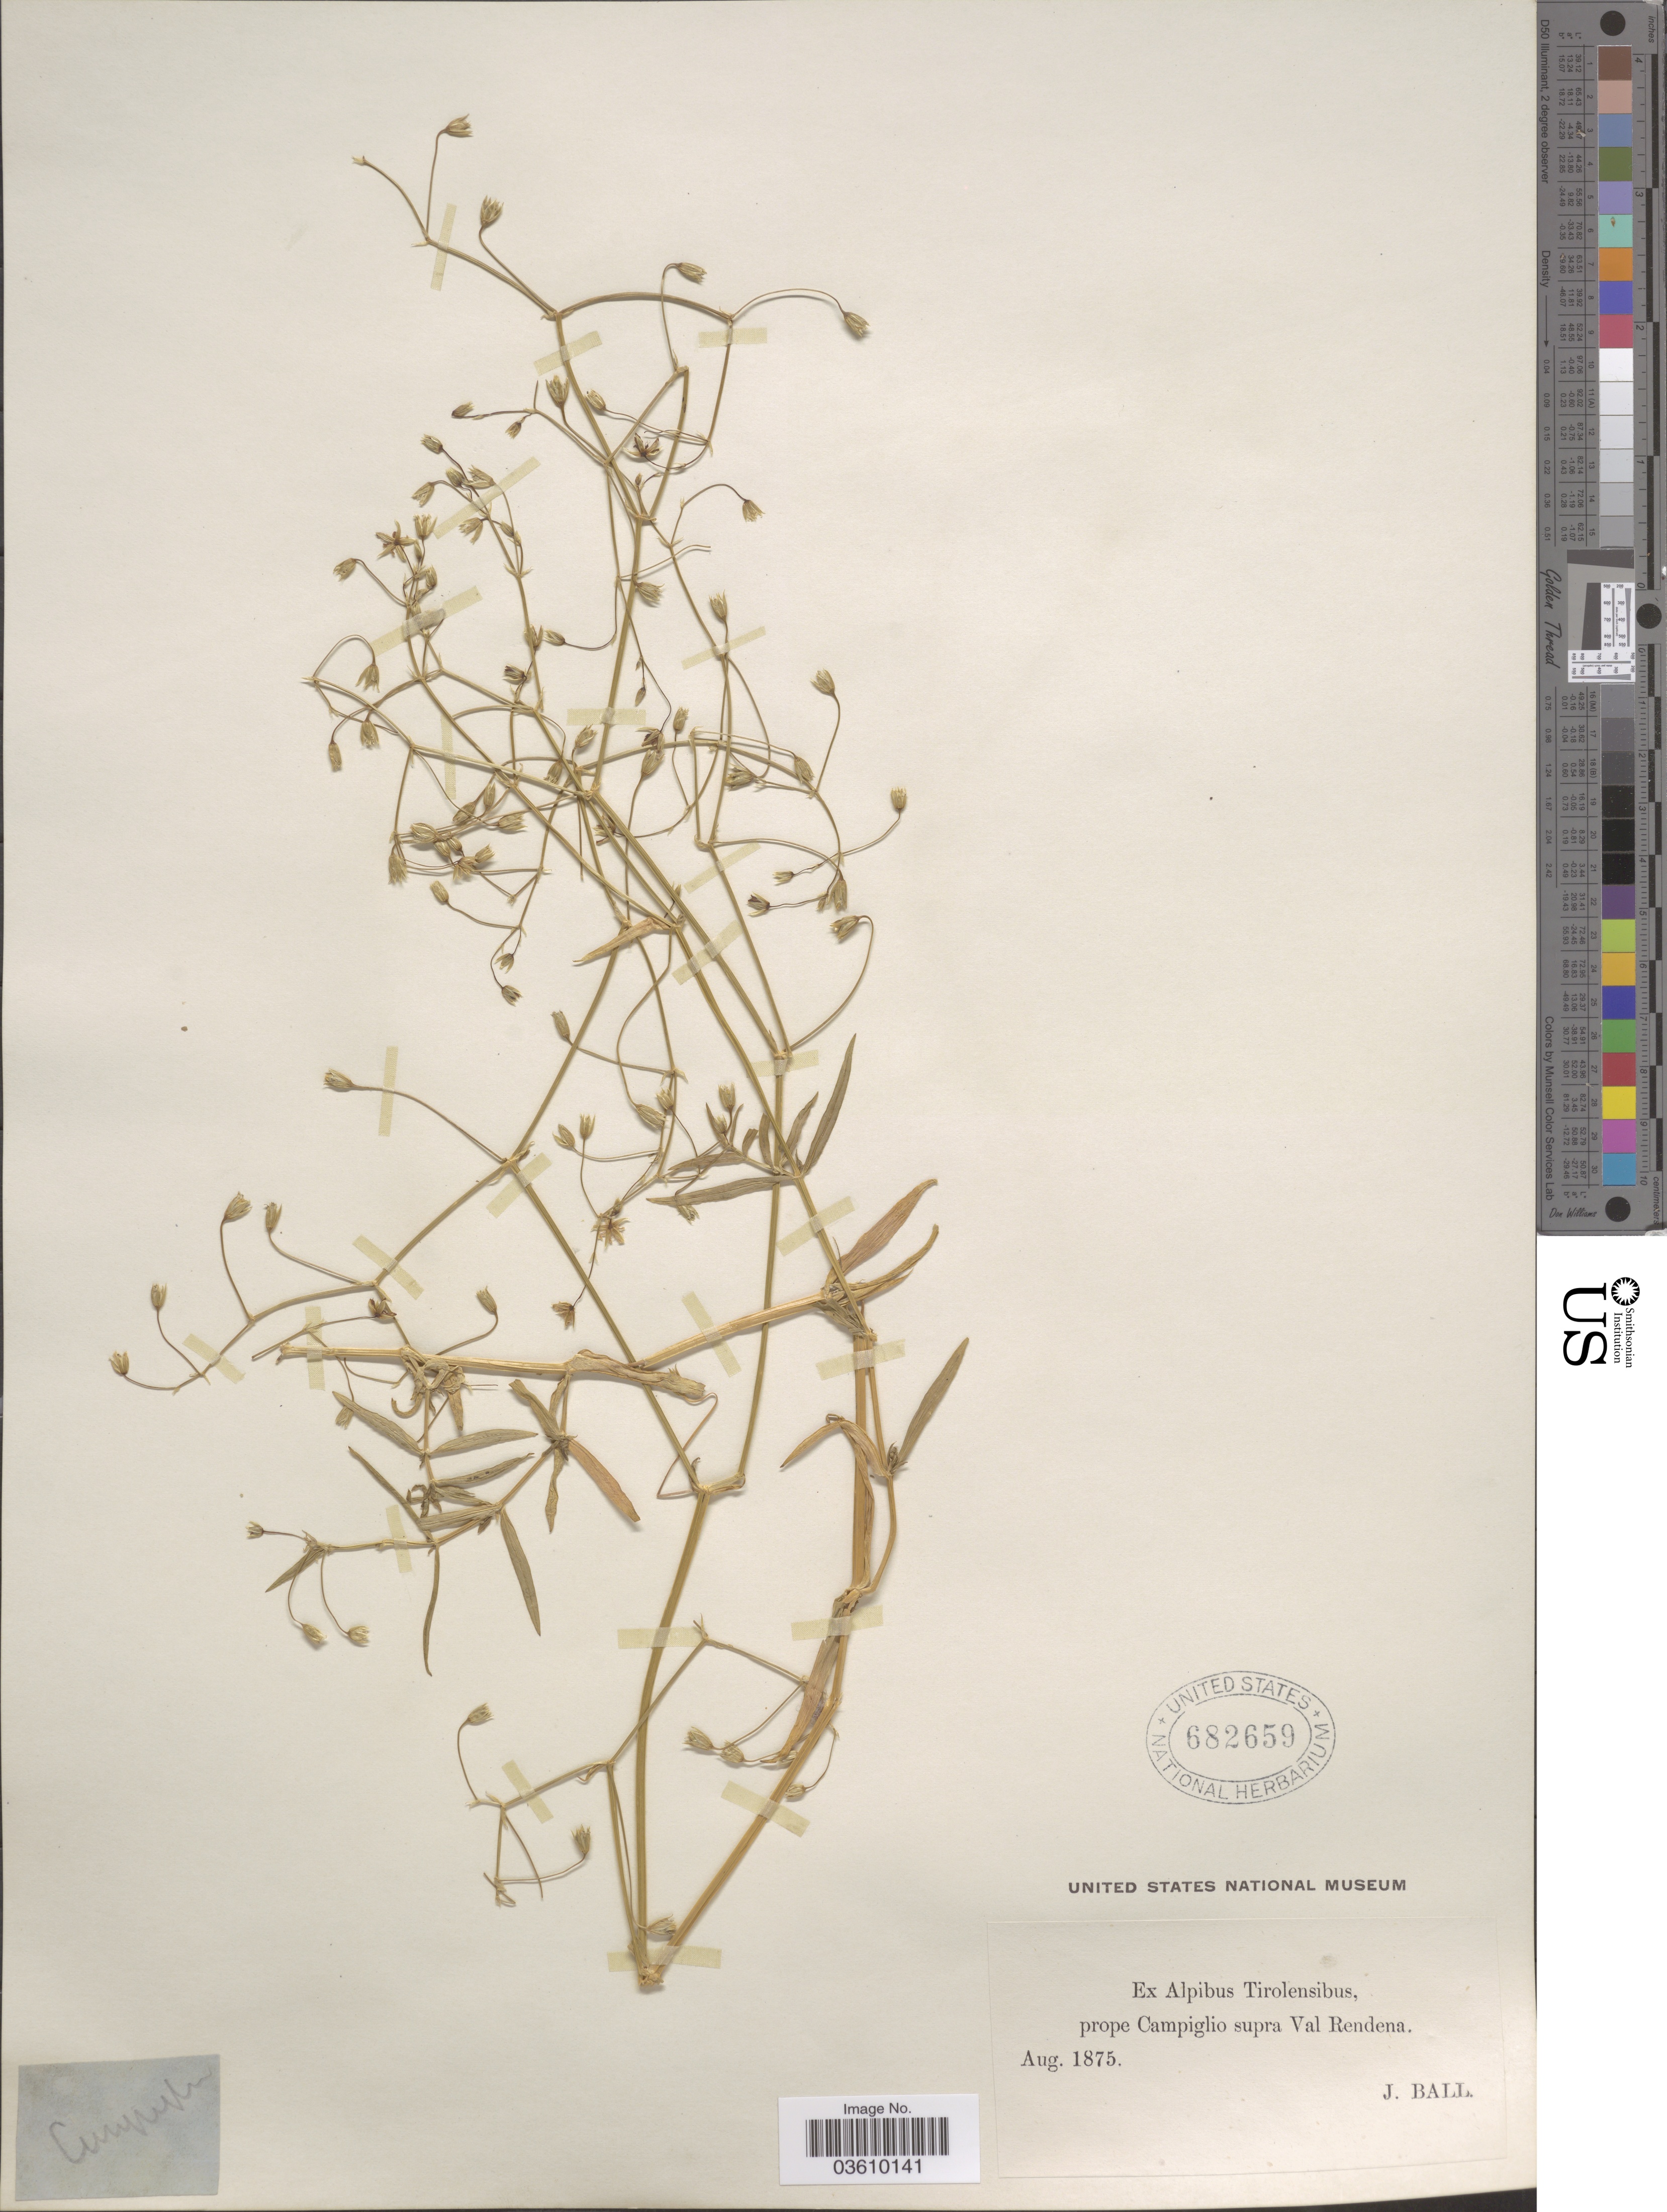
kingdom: Plantae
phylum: Tracheophyta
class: Magnoliopsida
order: Caryophyllales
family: Caryophyllaceae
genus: Stellaria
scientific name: Stellaria sp.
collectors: J. Ball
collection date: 1875-08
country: Italy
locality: Ex Alpibus Tirolensibus, prope Campiglio supra Val Rendena.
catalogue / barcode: US 682659